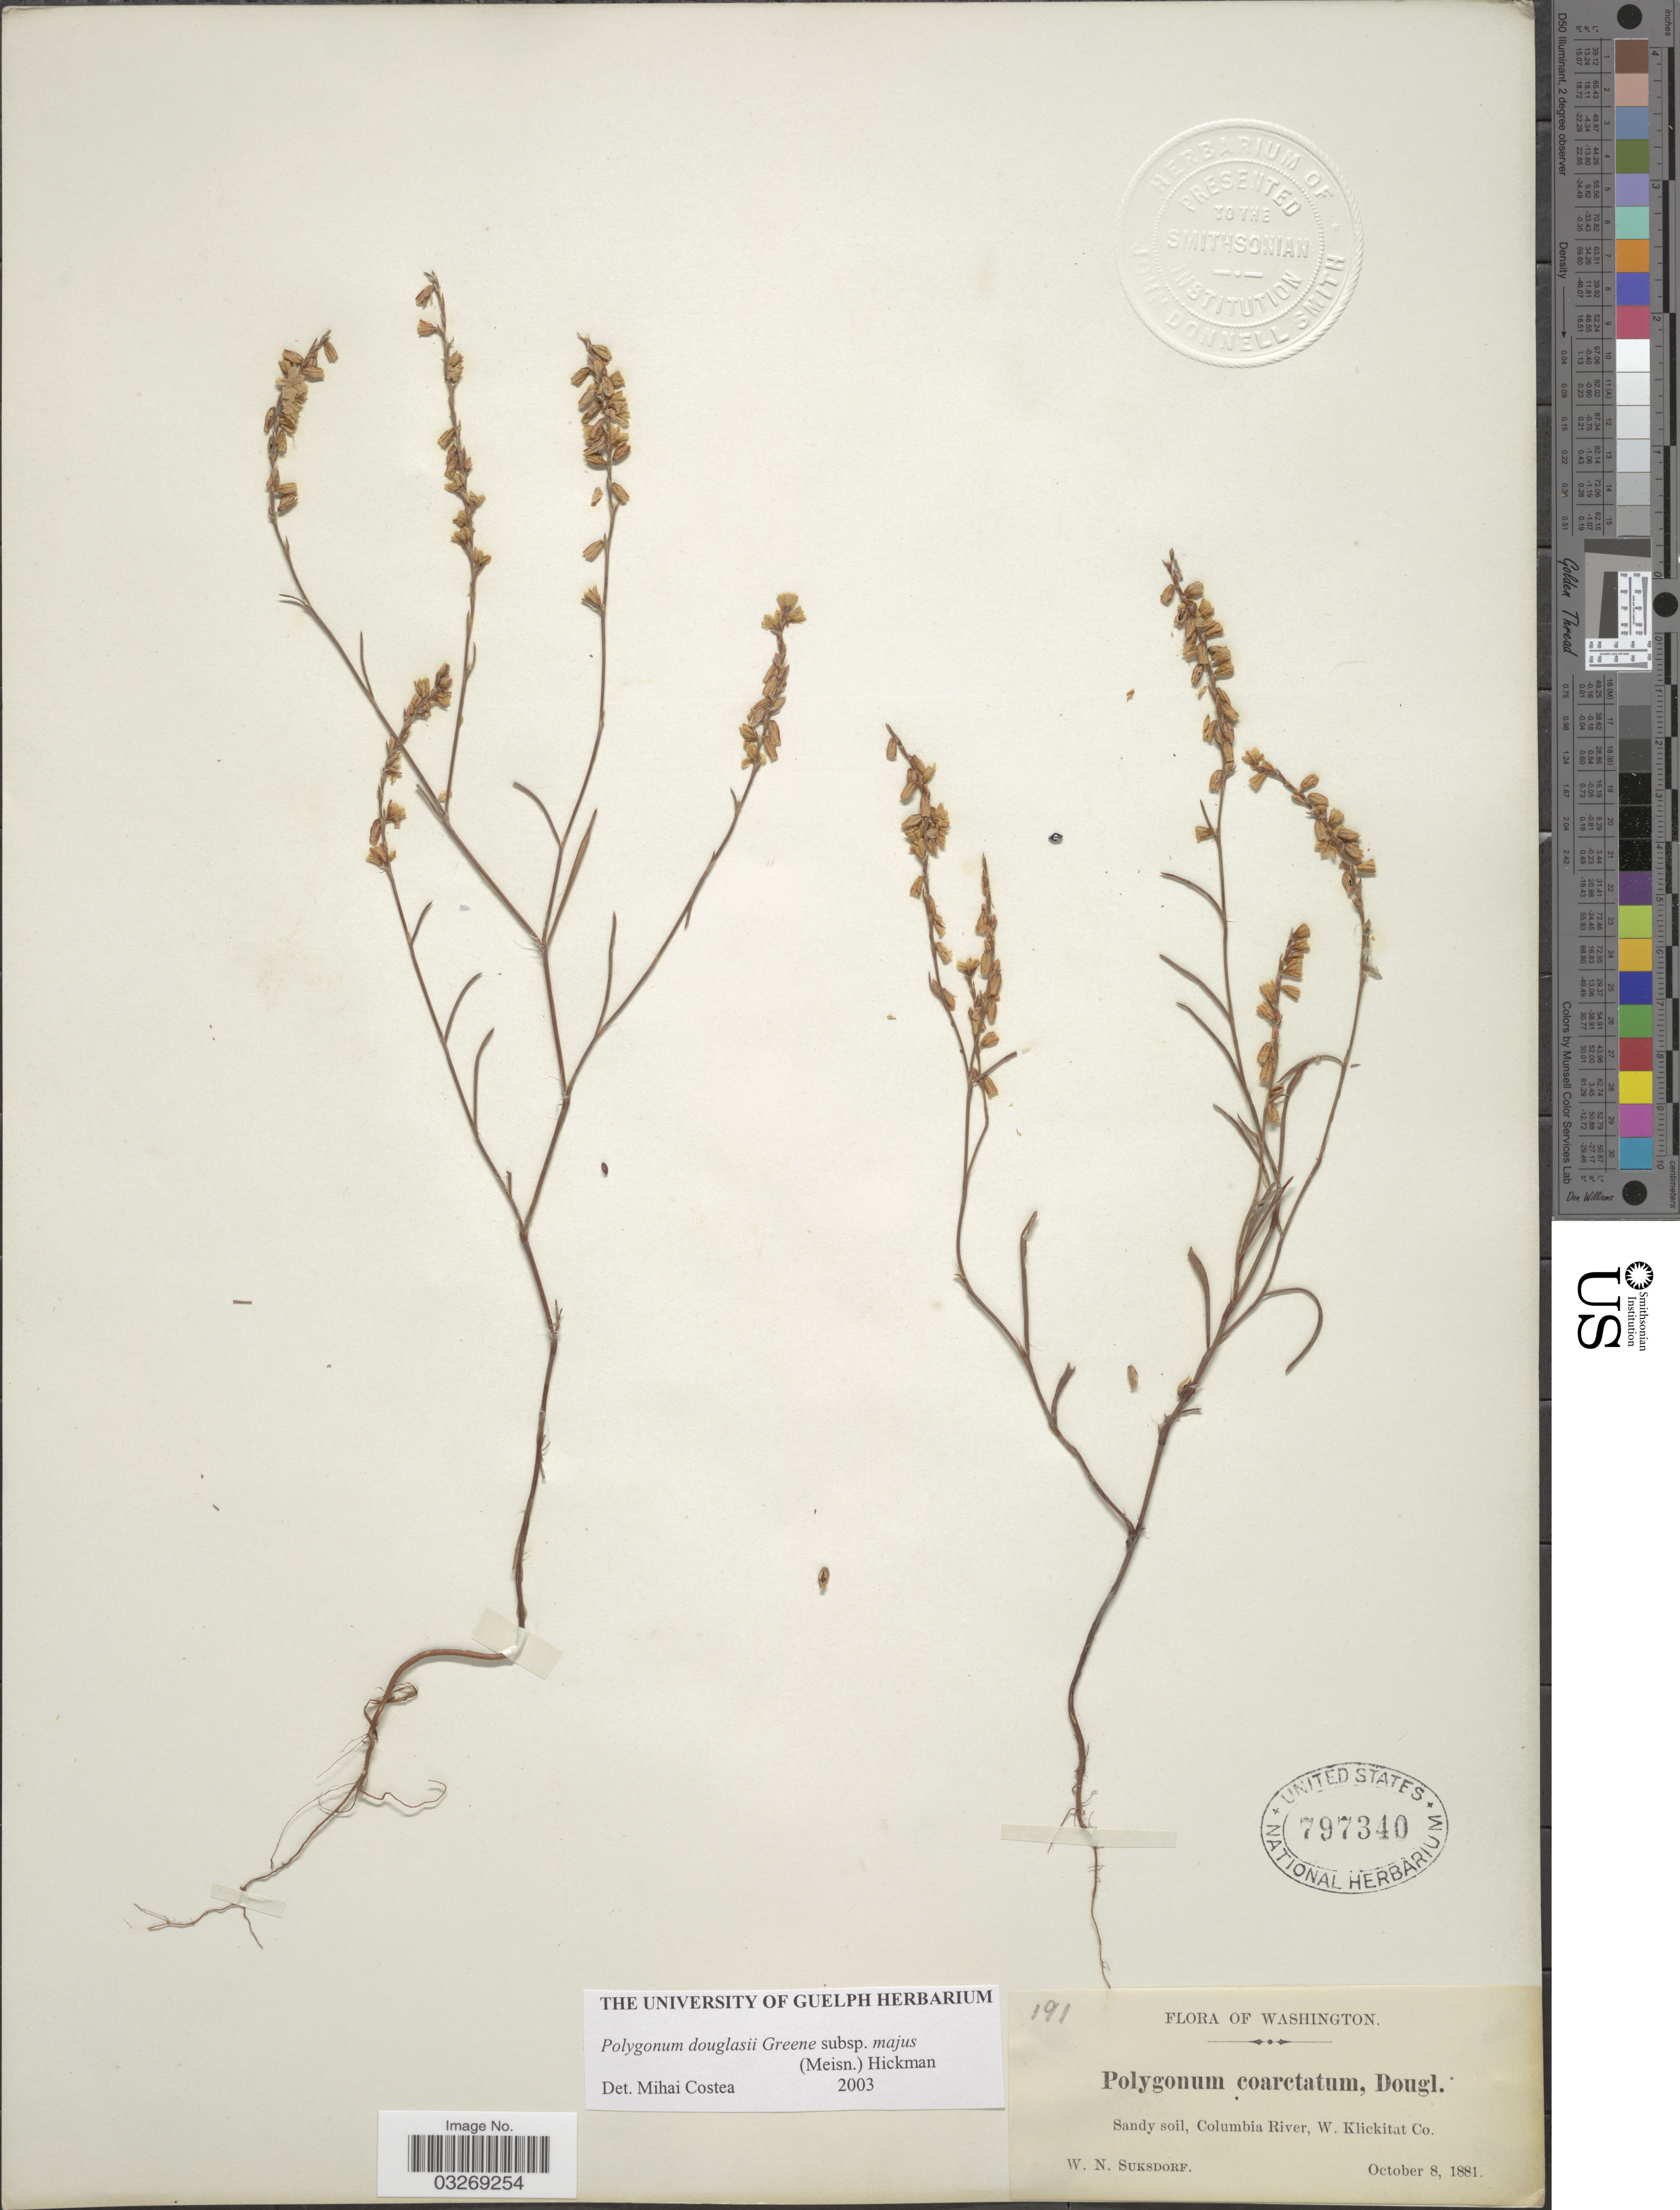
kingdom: Plantae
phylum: Tracheophyta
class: Magnoliopsida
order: Caryophyllales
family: Polygonaceae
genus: Polygonum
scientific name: Polygonum douglasii subsp. majus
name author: (Meisn.) Hickman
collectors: W. N. Suksdorf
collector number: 191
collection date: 1881-10-08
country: United States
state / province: Washington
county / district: Klickitat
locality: Columbia River, W. Klickitat Co.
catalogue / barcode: US 797340